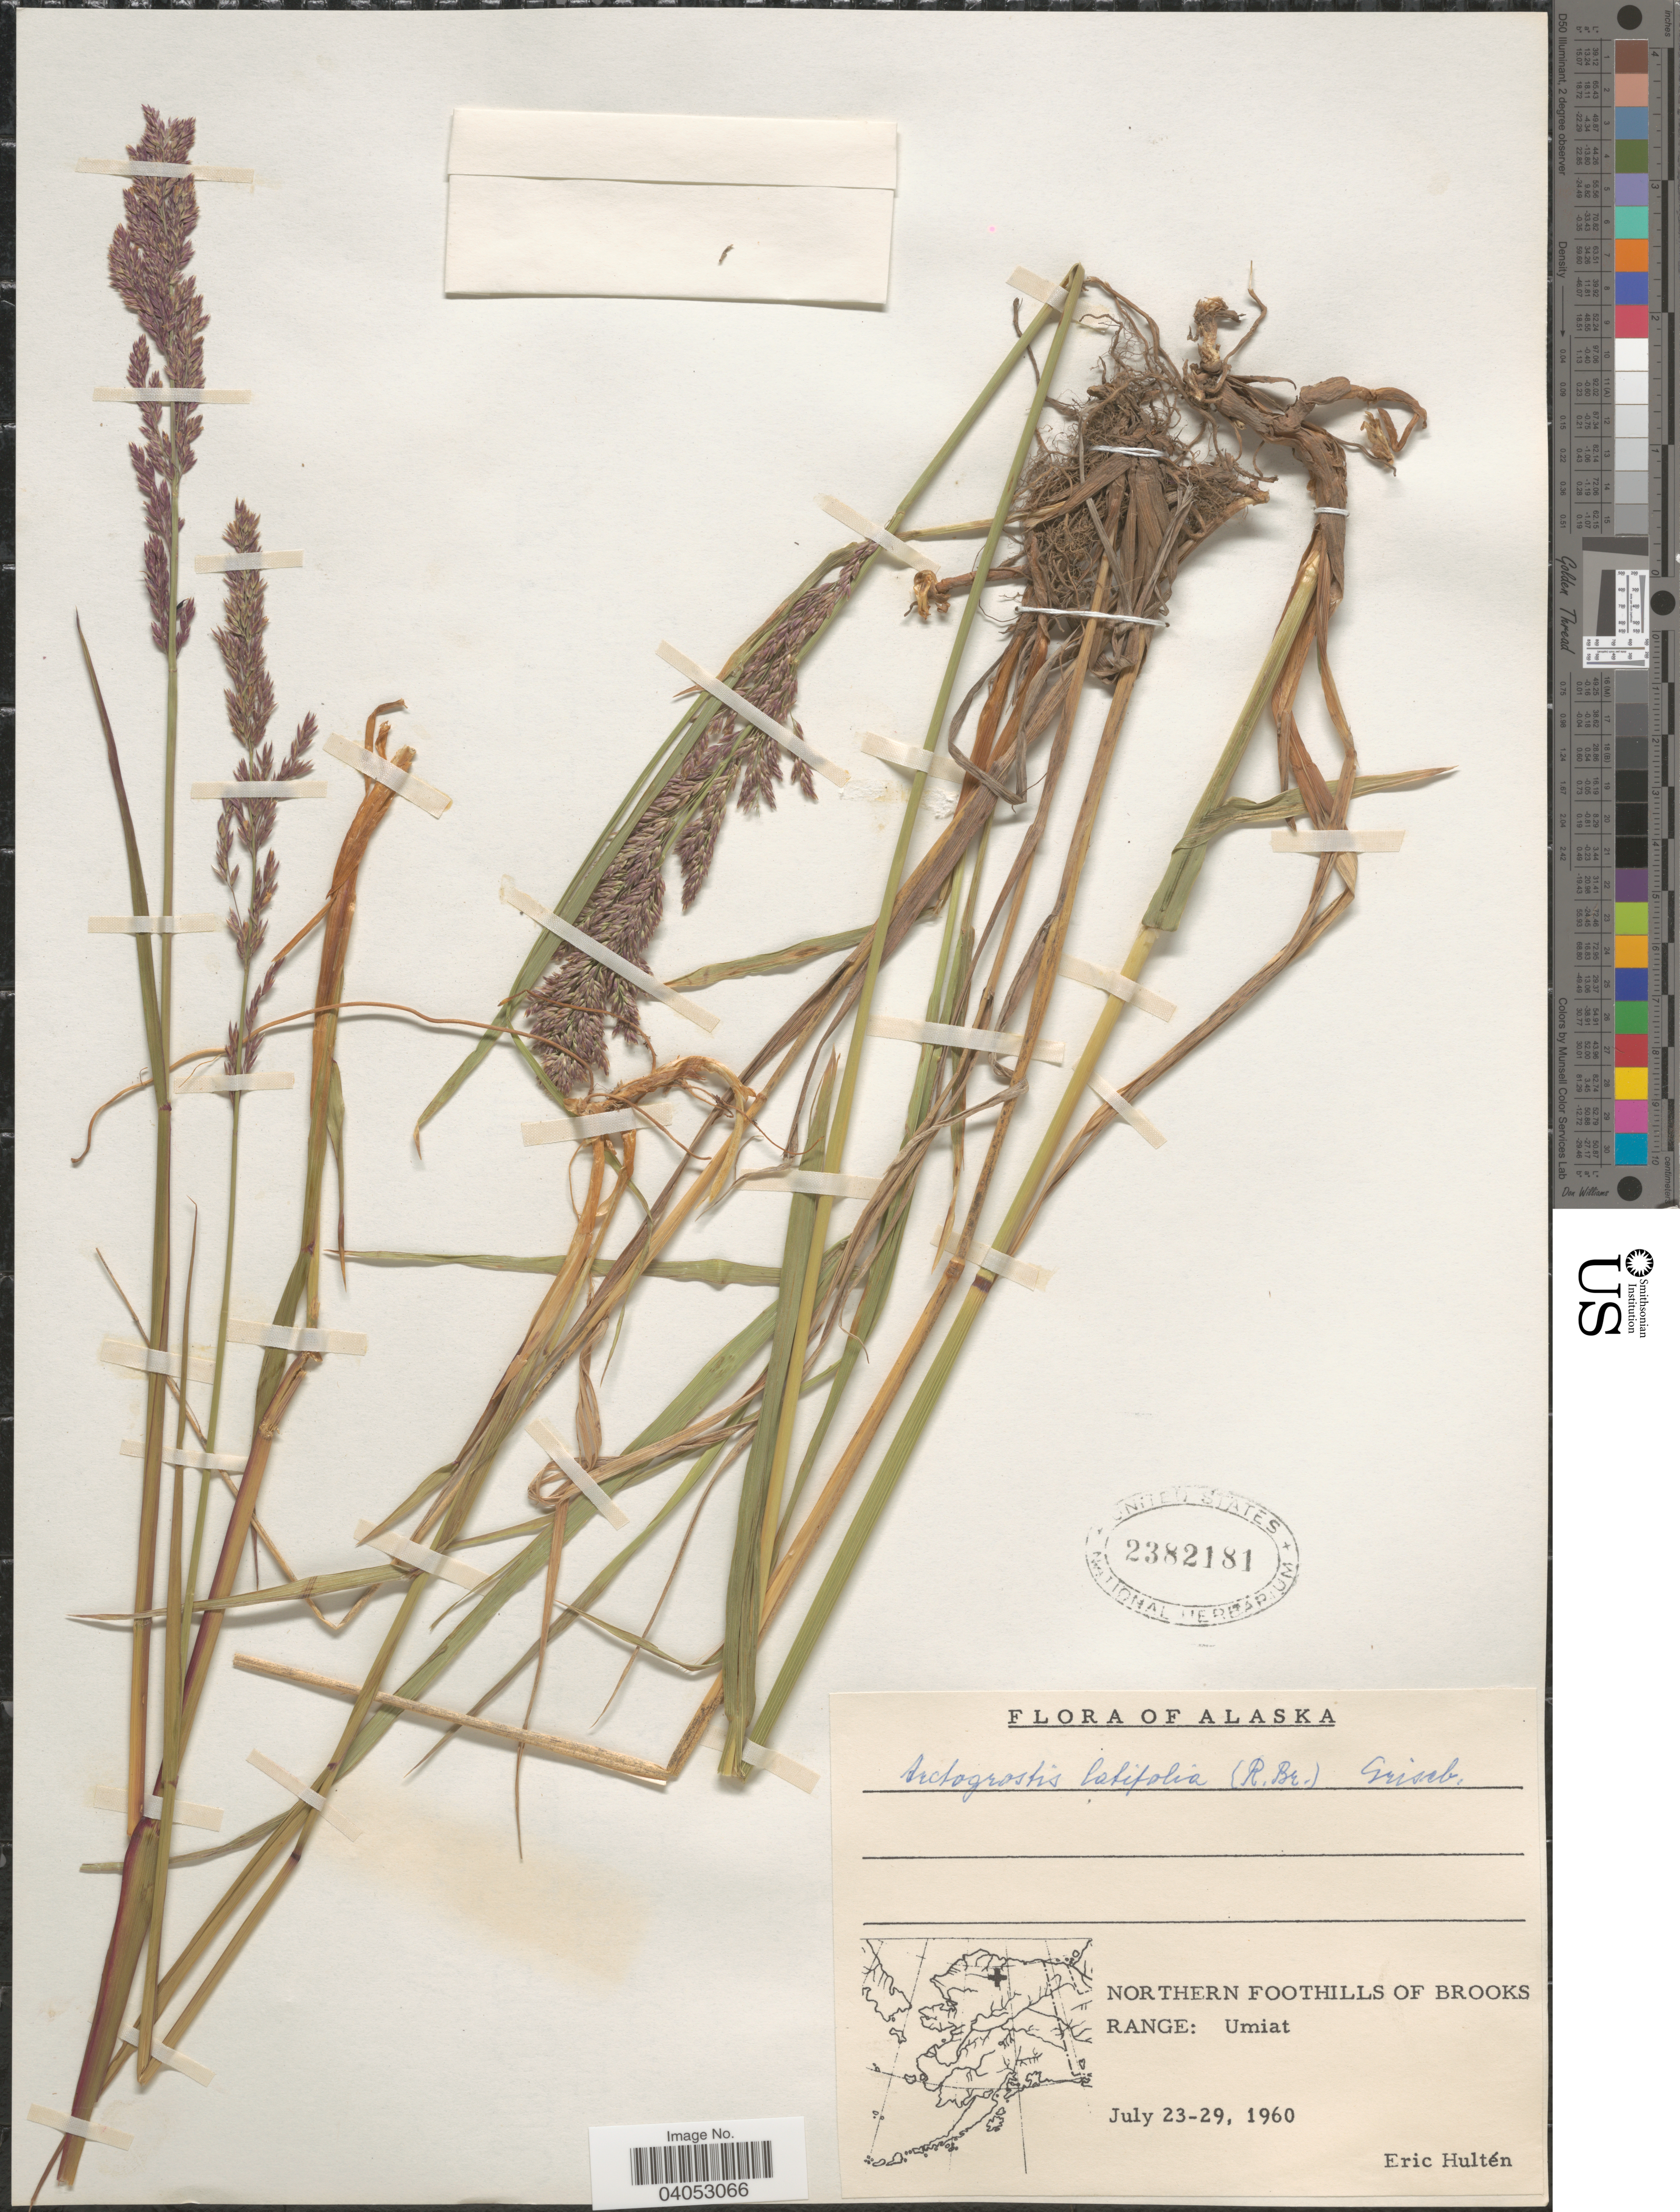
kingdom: Plantae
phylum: Tracheophyta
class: Liliopsida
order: Poales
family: Poaceae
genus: Arctagrostis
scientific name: Arctagrostis latifolia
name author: (R. Br.) Griseb.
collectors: E. G. Hultén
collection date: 1960-07-23/1960-07-29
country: United States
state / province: Alaska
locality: Northern Foothills of Brooks Range: Umiat.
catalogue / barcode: US 2382181